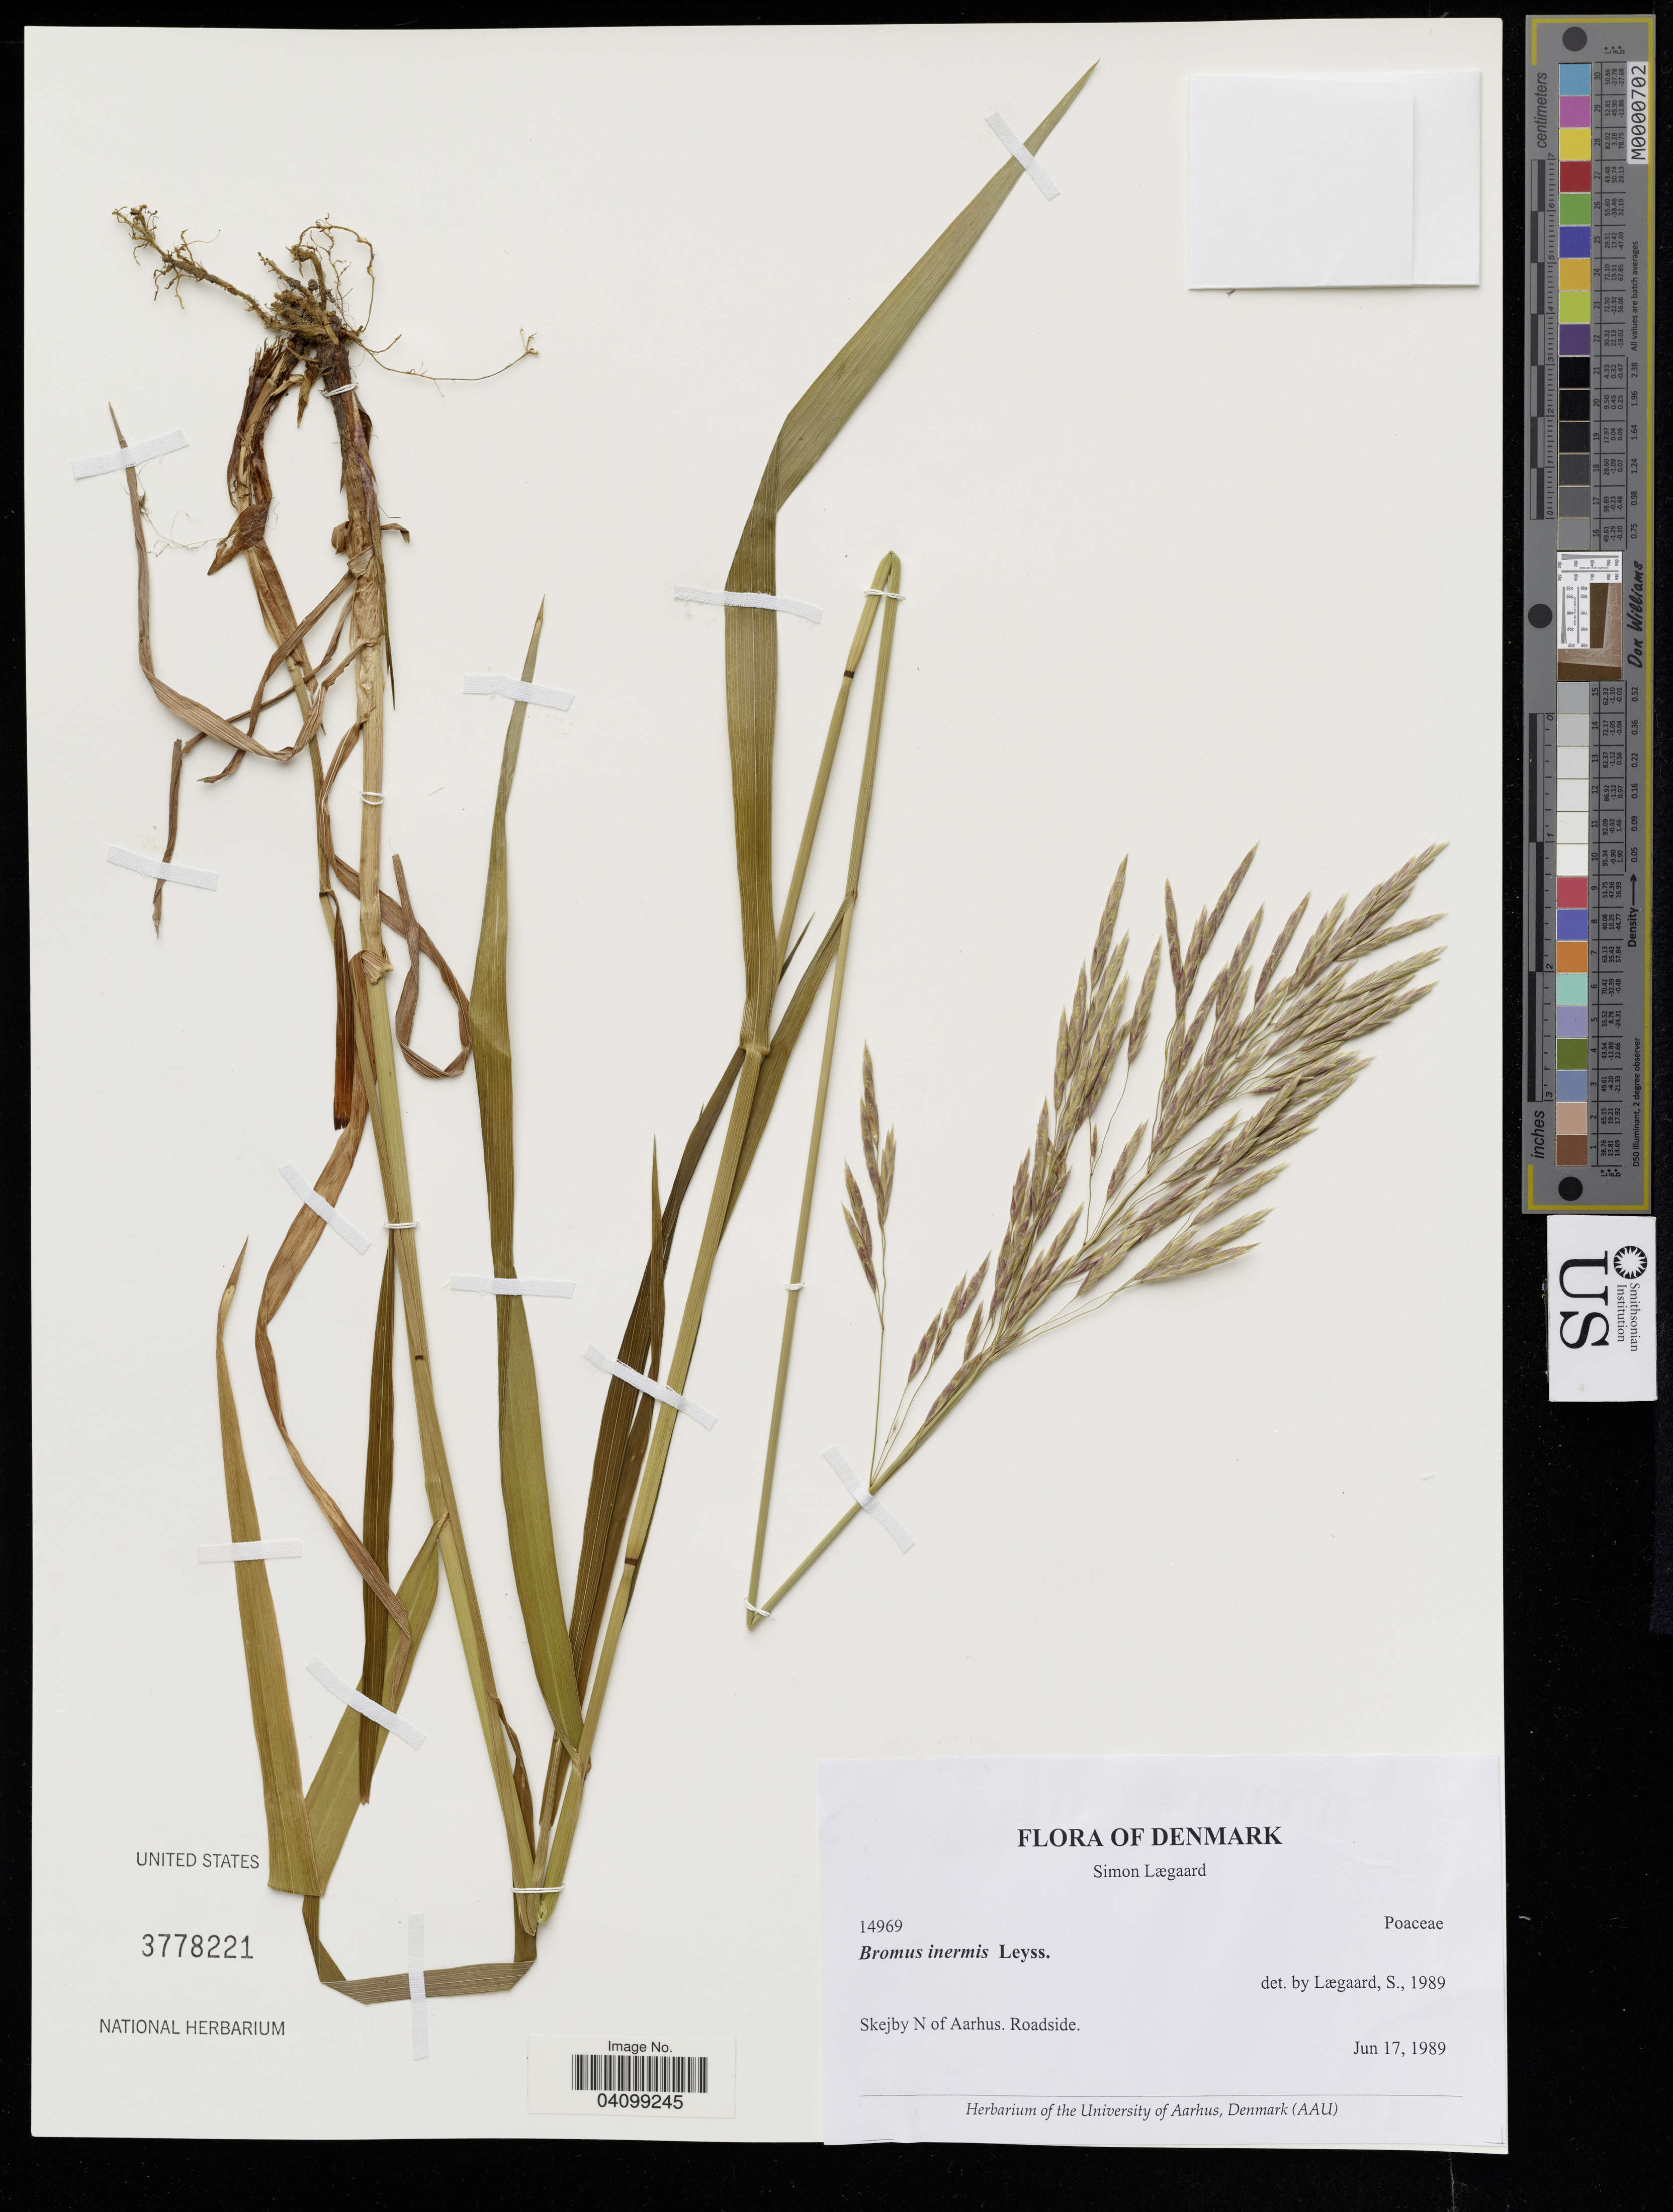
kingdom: Plantae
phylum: Tracheophyta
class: Liliopsida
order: Poales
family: Poaceae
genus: Bromus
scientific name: Bromus inermis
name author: Leyss.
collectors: S. Lægaard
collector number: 14969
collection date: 1989-06-17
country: Denmark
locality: Skejby N of Aarhus.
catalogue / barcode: US 3778221